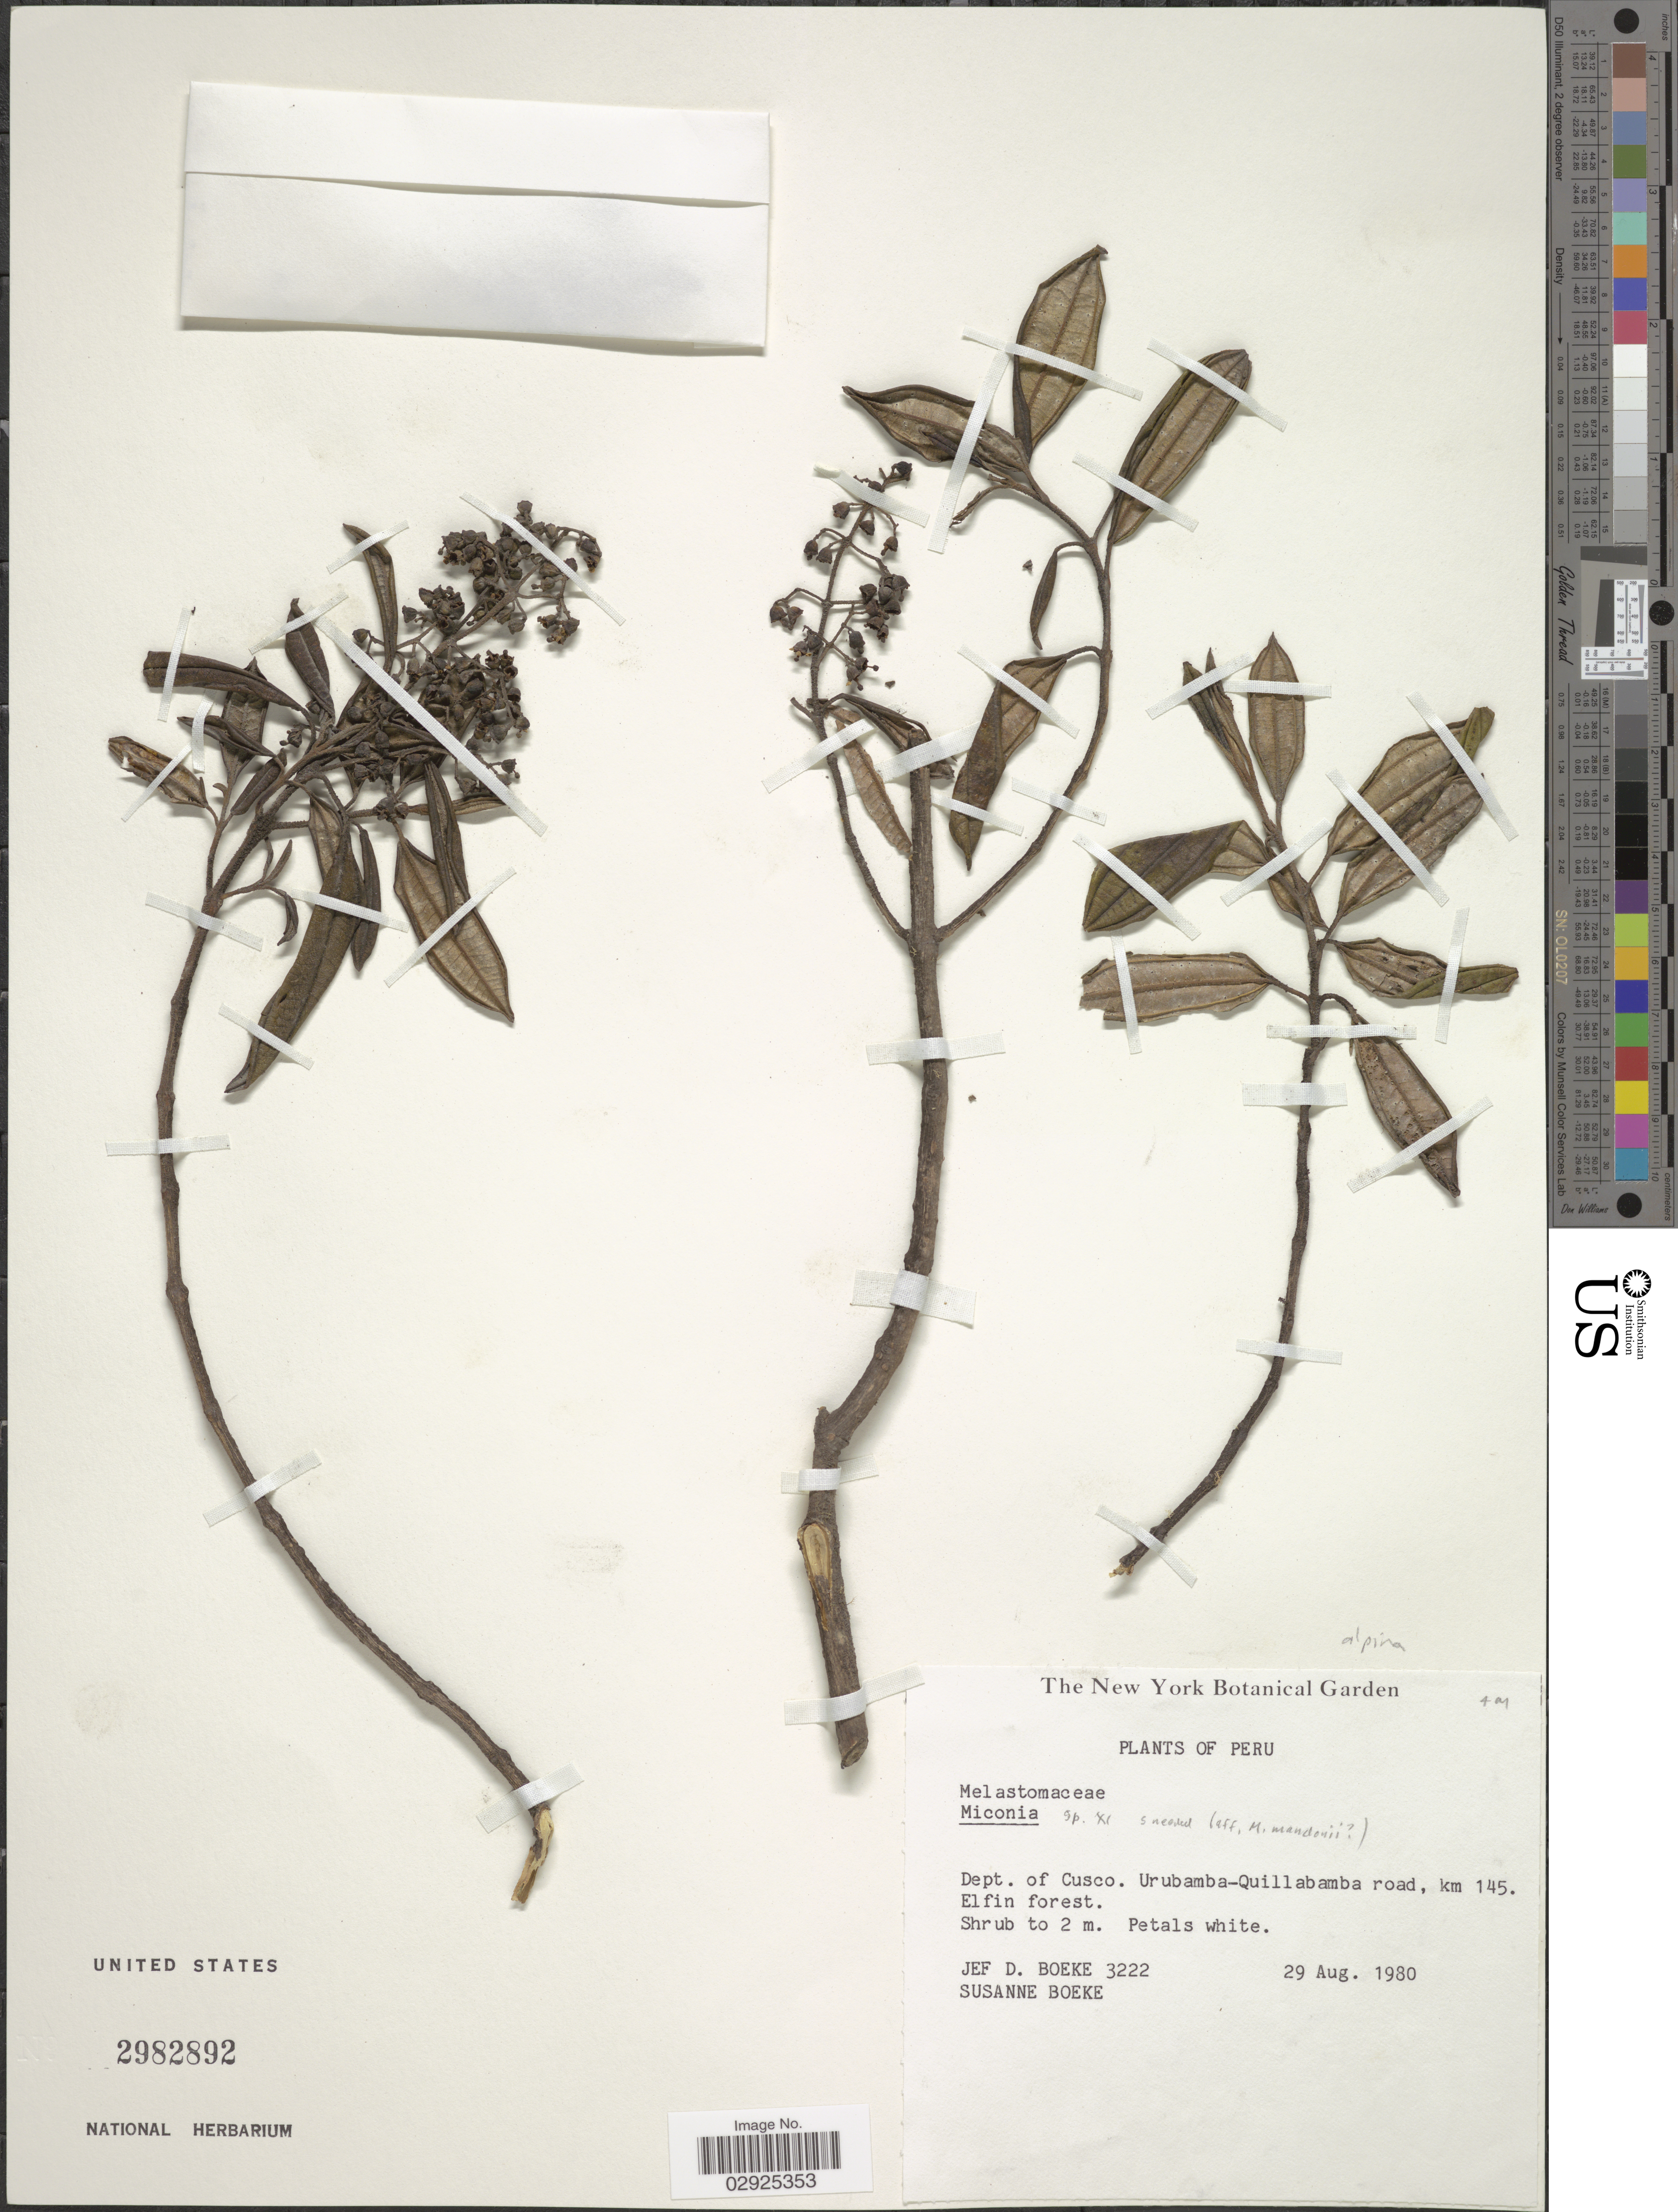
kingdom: Plantae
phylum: Tracheophyta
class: Magnoliopsida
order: Myrtales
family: Melastomataceae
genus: Miconia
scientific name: Miconia alpina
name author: Cogn.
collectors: J. Boeke & S. Boeke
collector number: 3222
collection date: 1980-08-29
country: Peru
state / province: Cusco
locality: Urubamba-Quillabamba road, km 145, Elfin forest.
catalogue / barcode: US 2982892